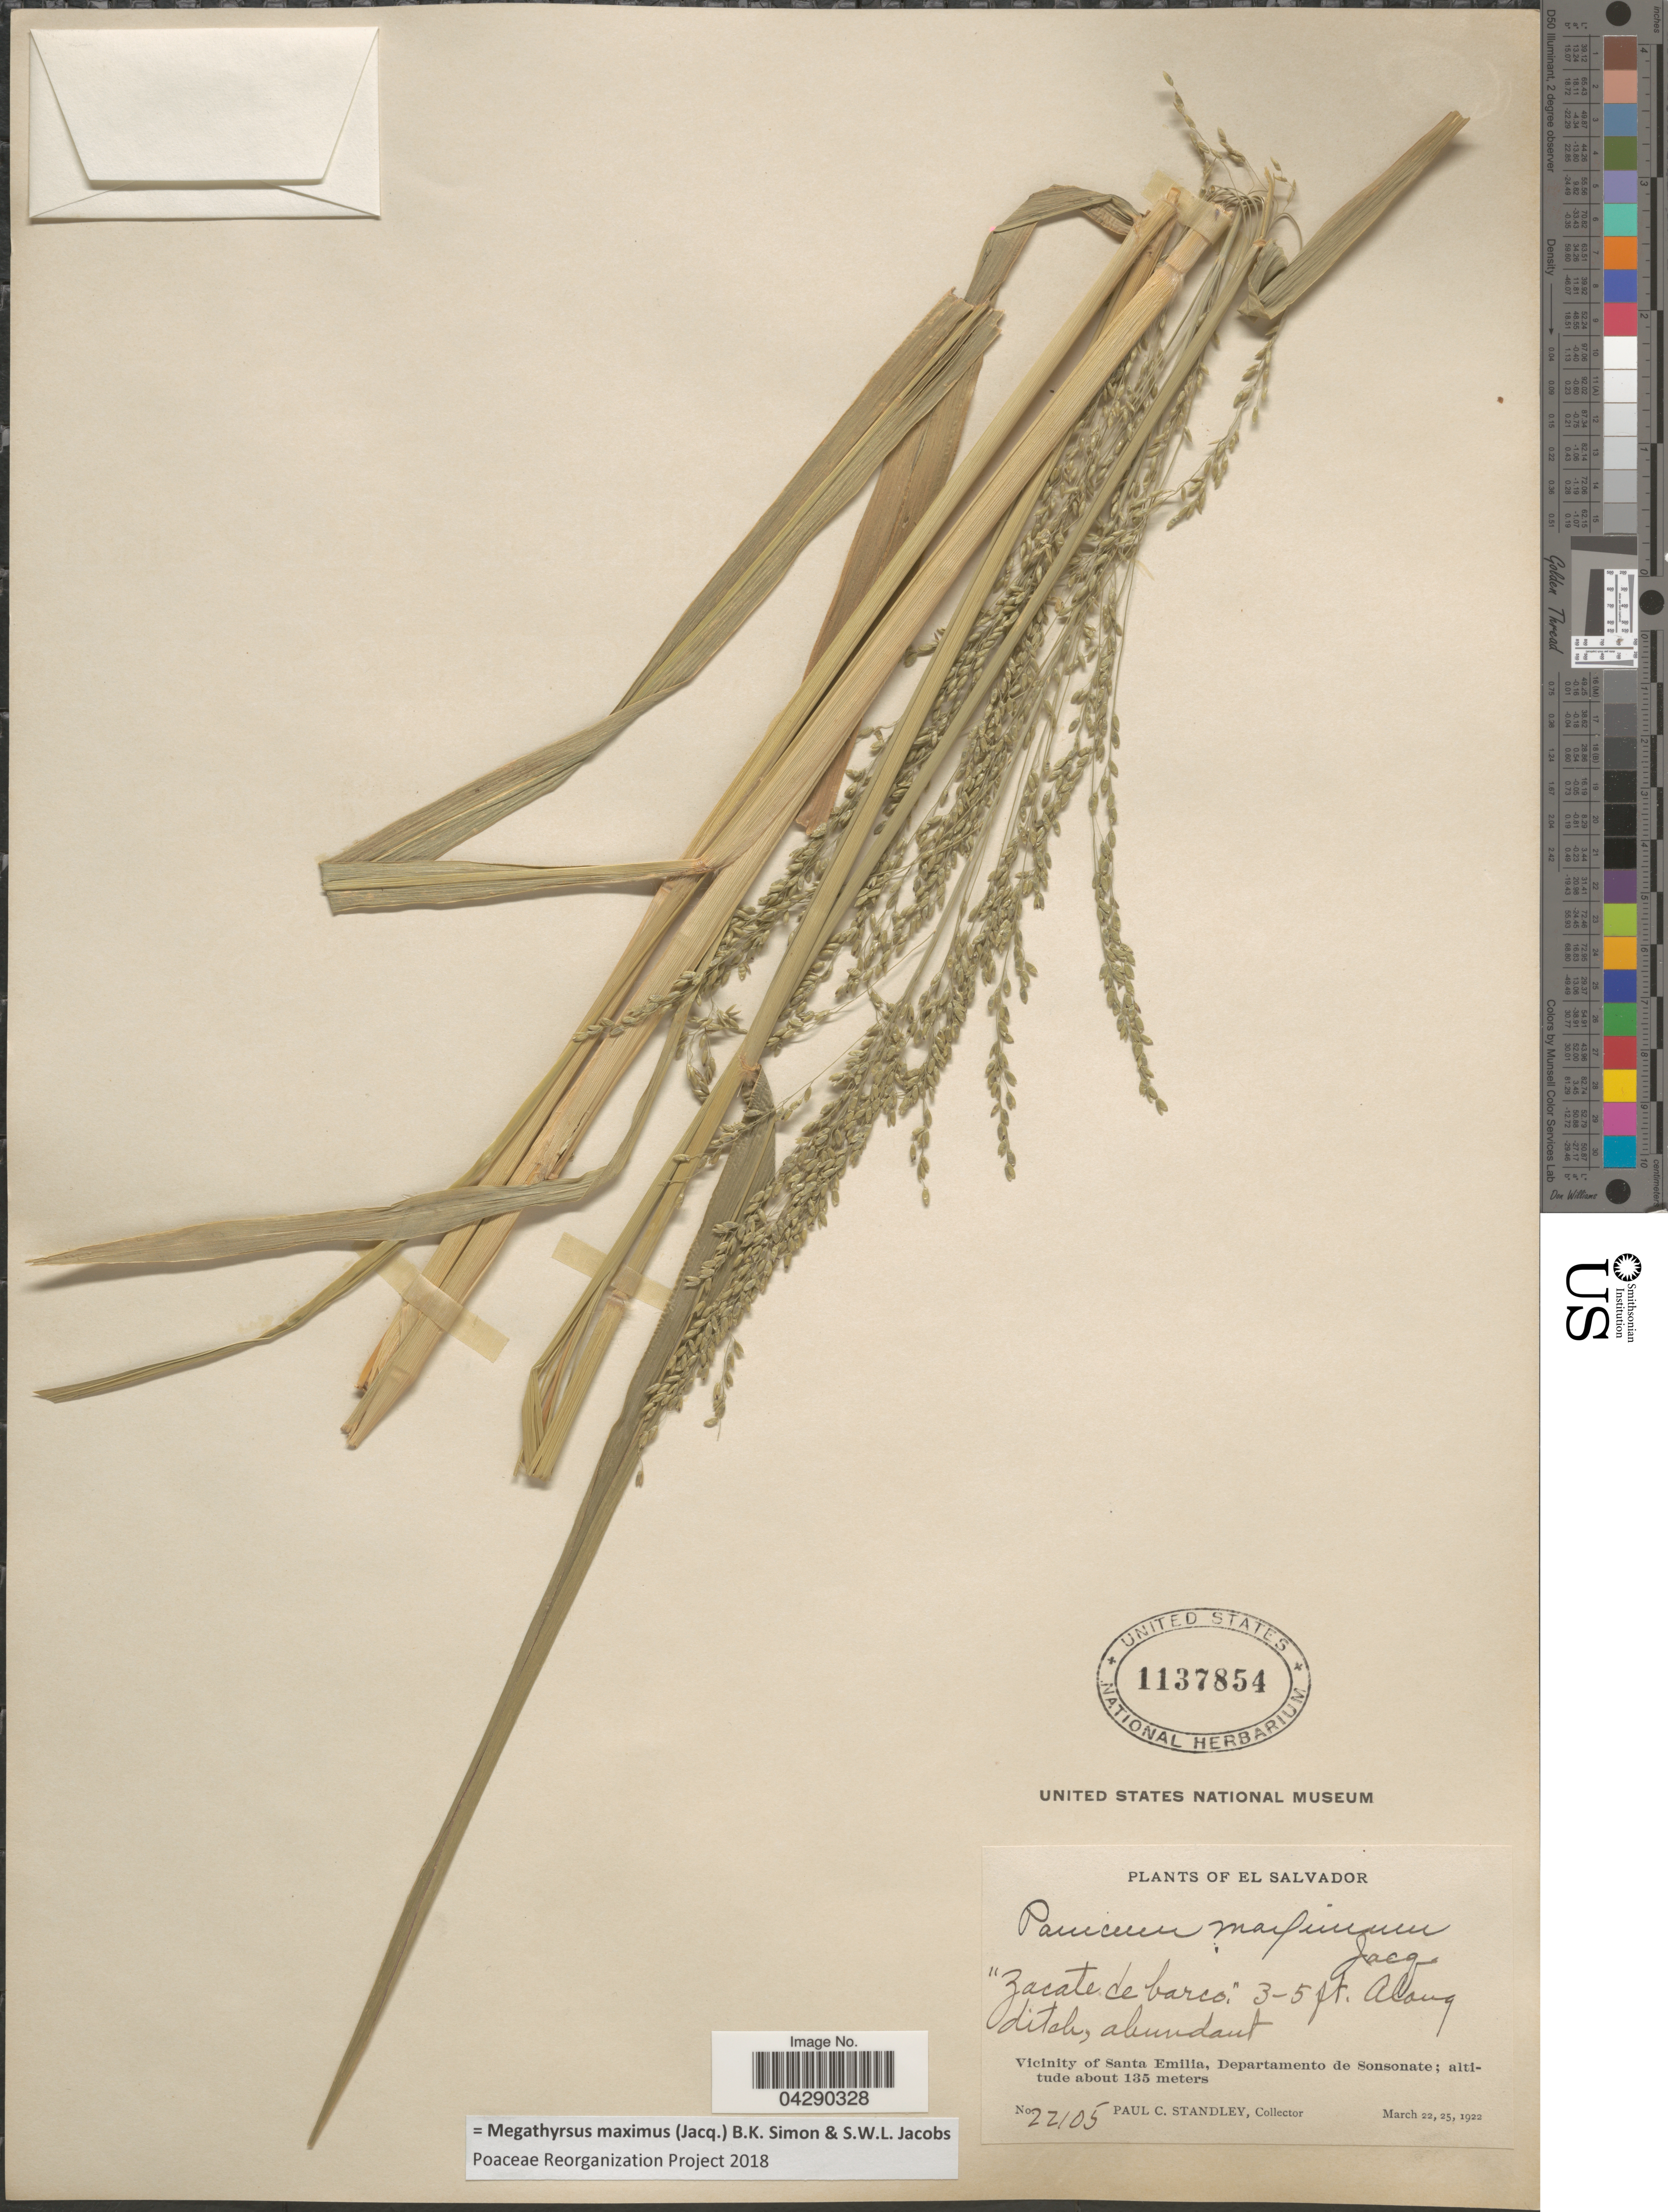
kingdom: Plantae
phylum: Tracheophyta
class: Liliopsida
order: Poales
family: Poaceae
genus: Megathyrsus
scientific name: Megathyrsus maximus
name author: (Jacq.) B.K. Simon & S.W.L. Jacobs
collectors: P. C. Standley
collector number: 22105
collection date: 1922-03-22/1922-03-25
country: El Salvador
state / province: Sonsonate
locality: Vicinity of Santa Emilia, Departamento de Sonsonate.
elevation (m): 135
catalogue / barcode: US 1137854